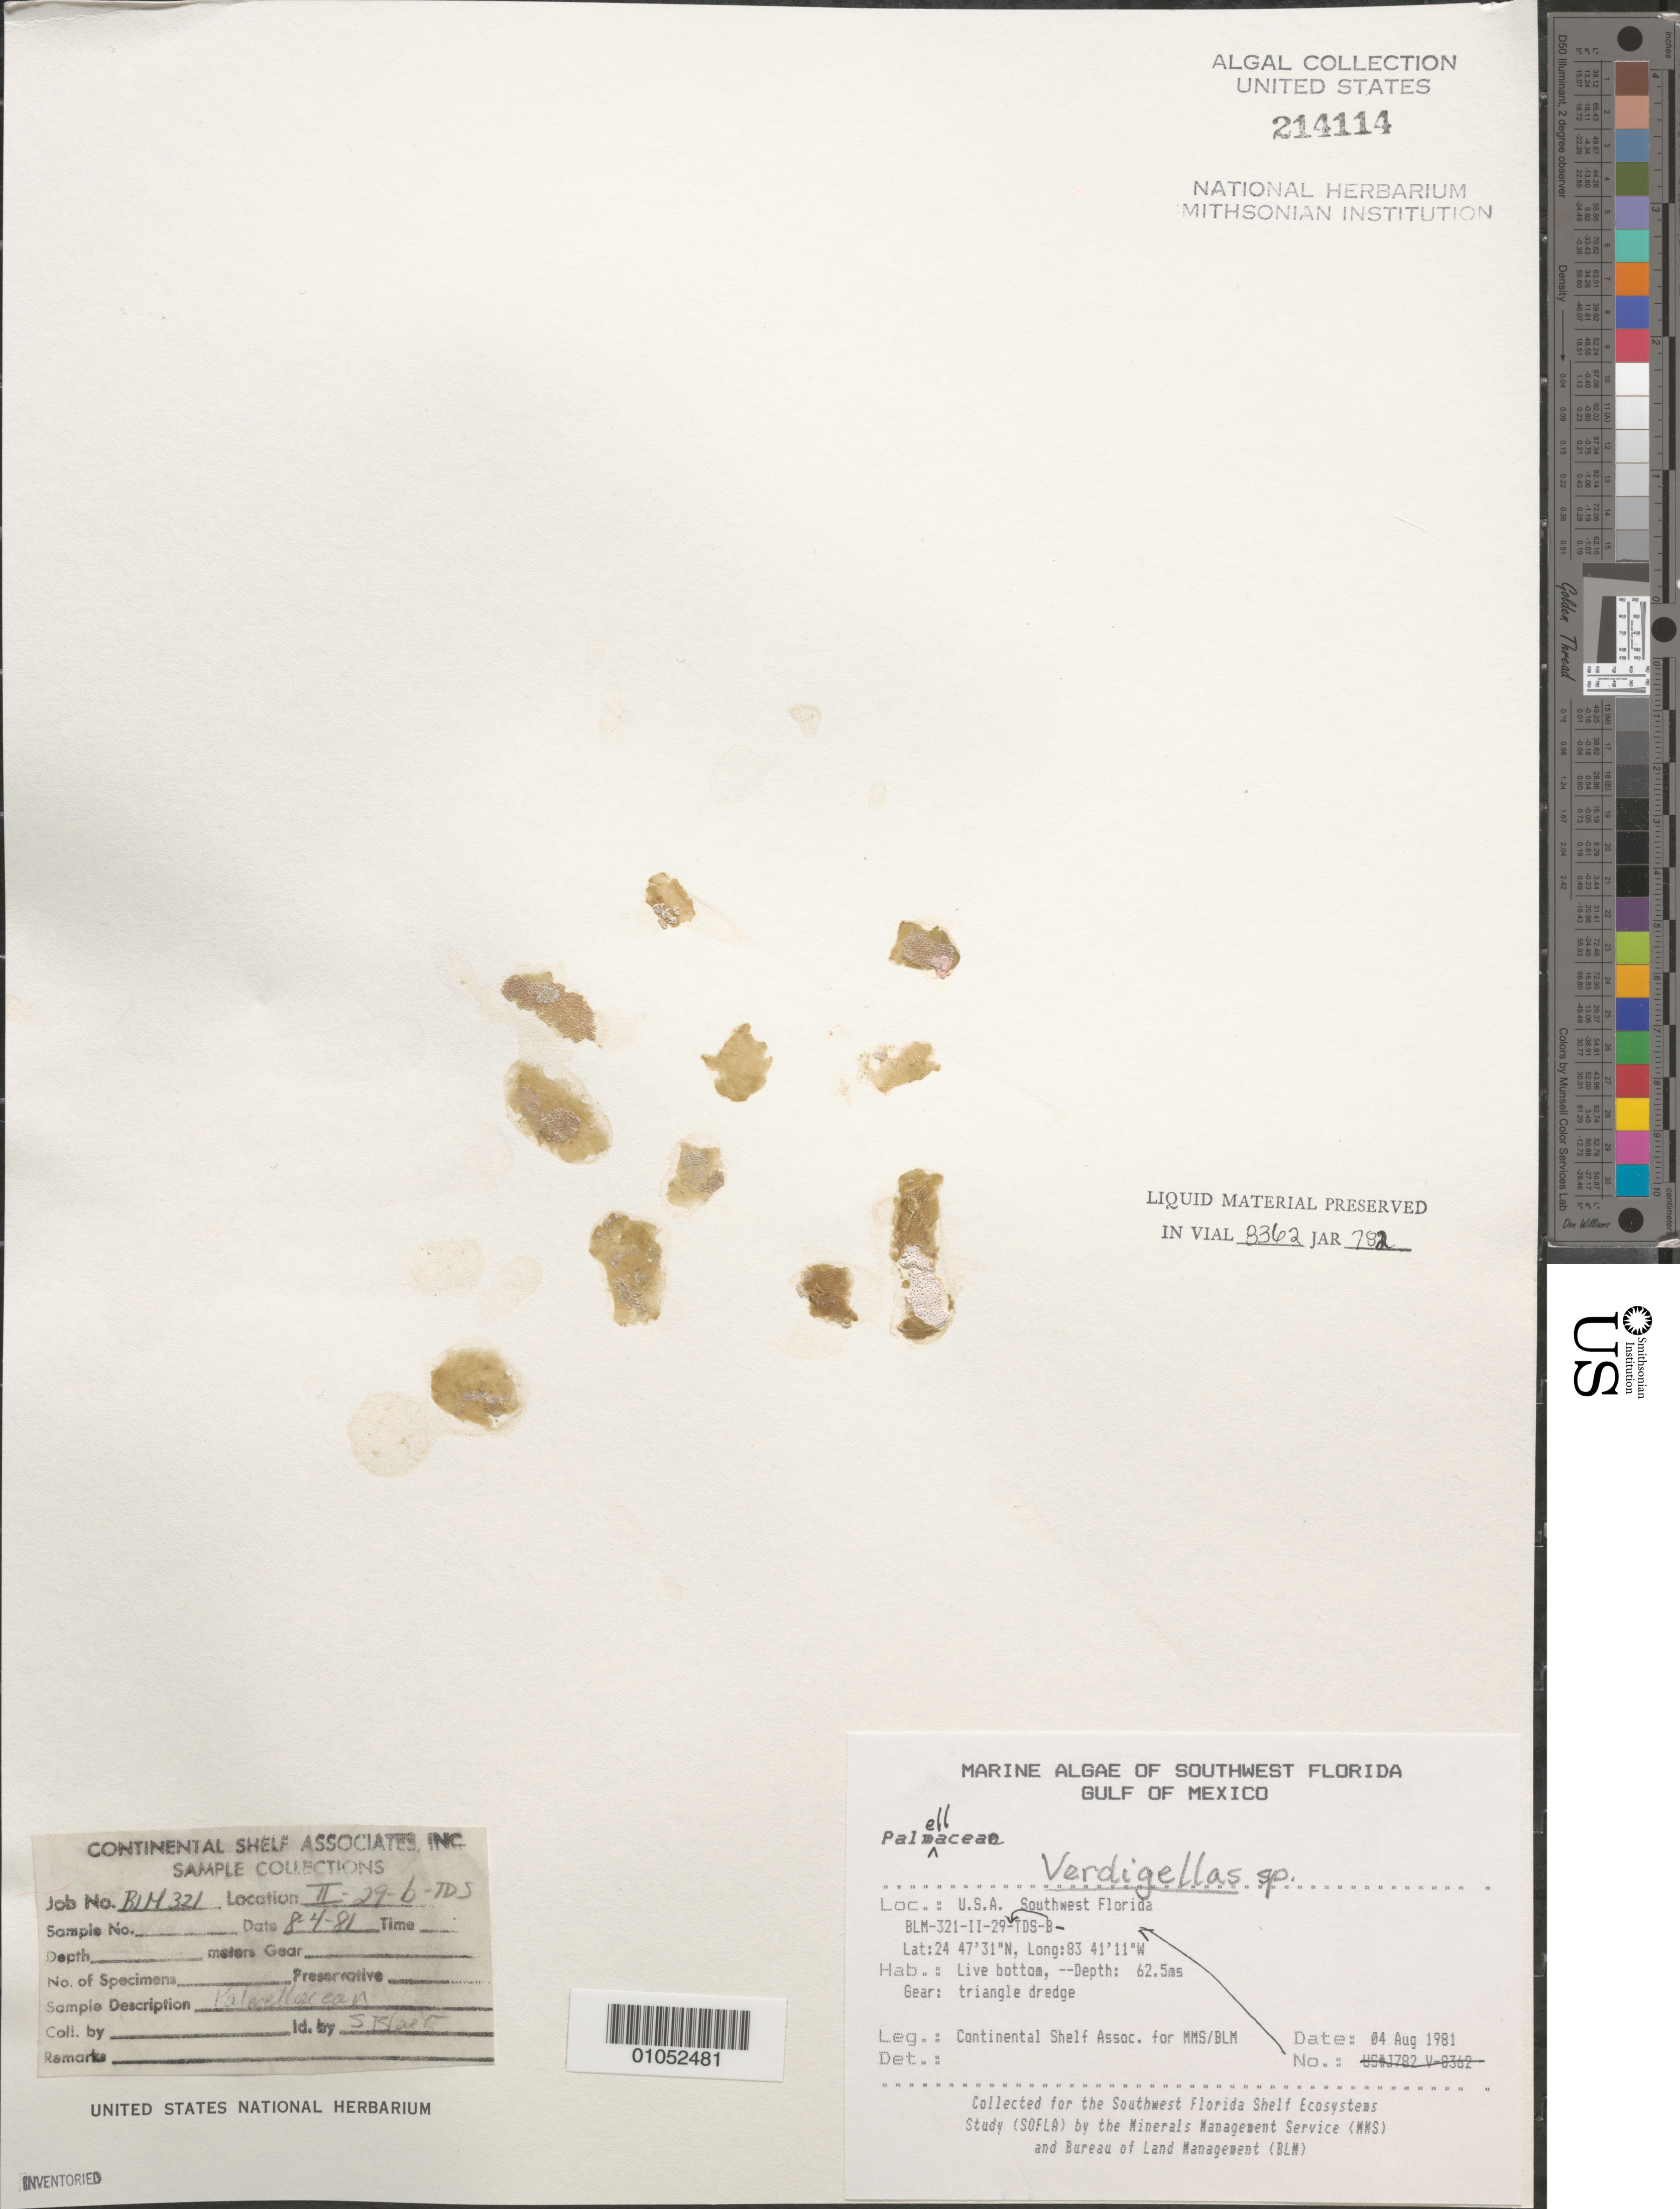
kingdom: Plantae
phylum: Chlorophyta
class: Prasinophyceae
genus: Verdigellas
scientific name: Verdigellas sp.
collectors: Continental Shelf Associates for the MMS/BLM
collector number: BLM-321-II-29-B-TDS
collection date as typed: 04 Aug 1981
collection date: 1981-08-04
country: United States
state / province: Florida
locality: Gulf of Mexico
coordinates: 24 47'31"N, 83 41'11"W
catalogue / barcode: US 214114